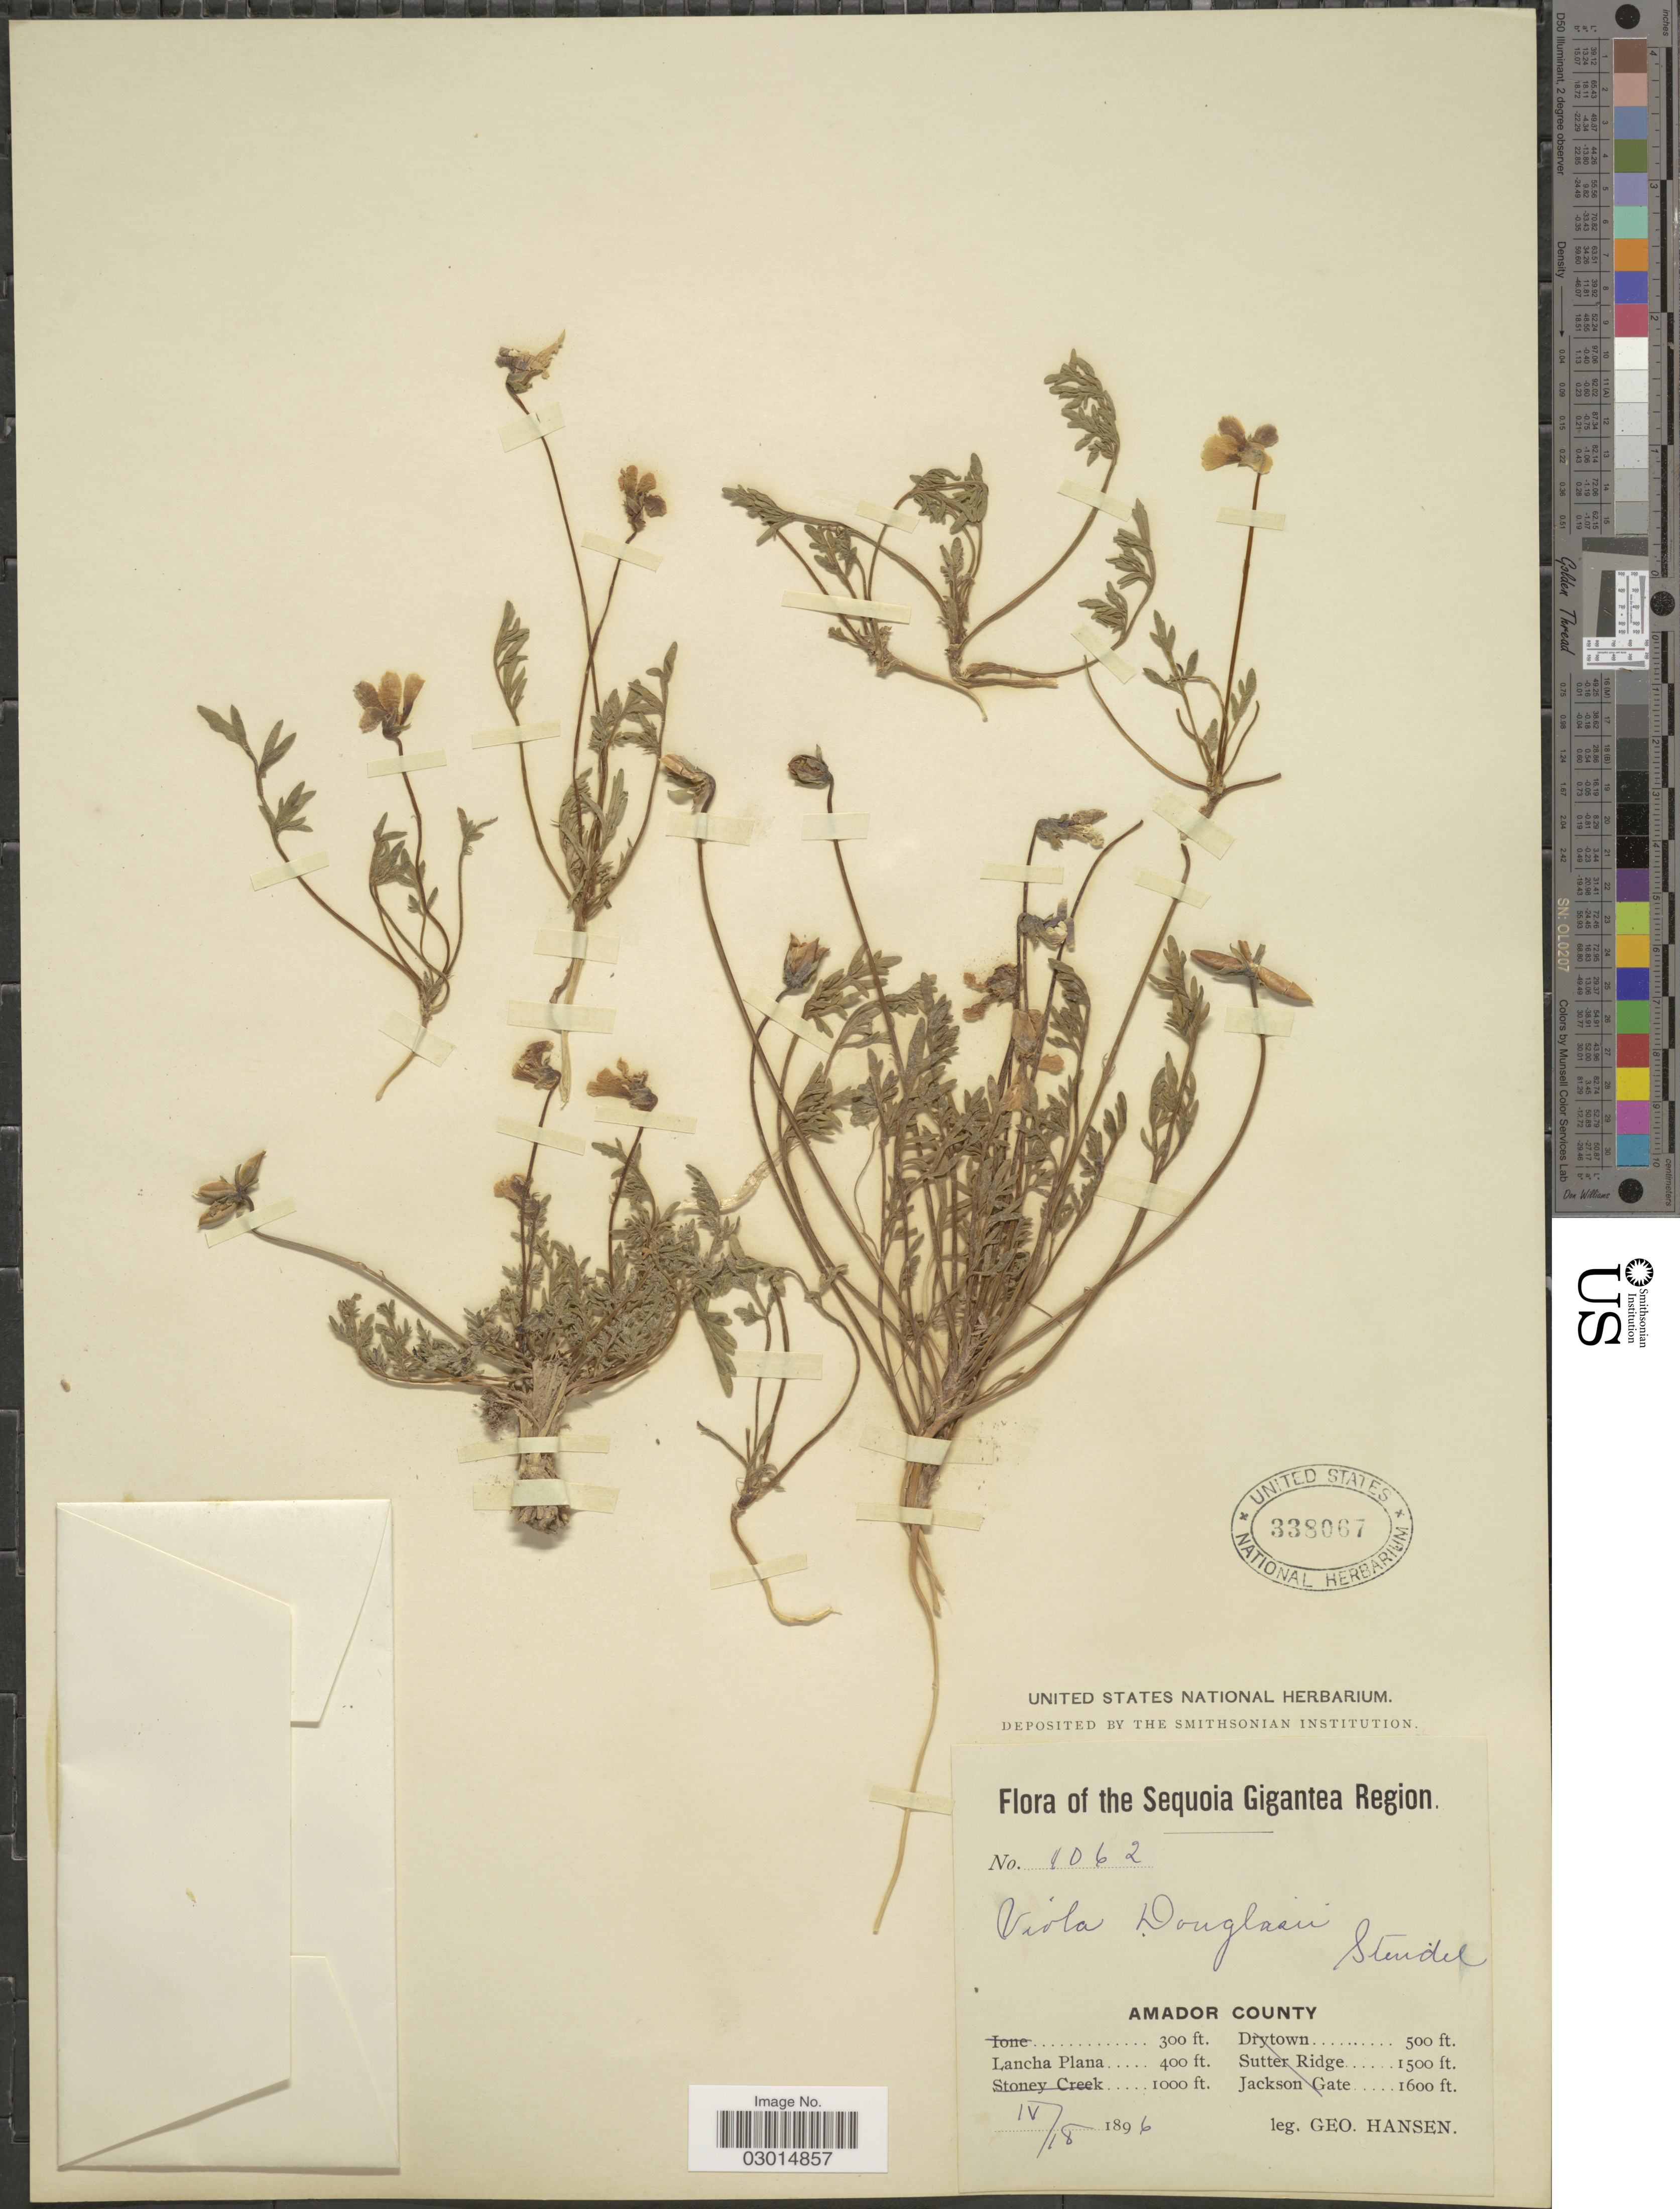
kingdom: Plantae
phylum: Tracheophyta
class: Magnoliopsida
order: Malpighiales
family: Violaceae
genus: Viola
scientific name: Viola douglasii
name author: Steud.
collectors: G. Hansen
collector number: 1062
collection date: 1896-04-18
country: United States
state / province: California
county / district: Amador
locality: The Sequoia Gigantea Region. Amador County. Lancha Plana.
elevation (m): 122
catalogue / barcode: US 338067